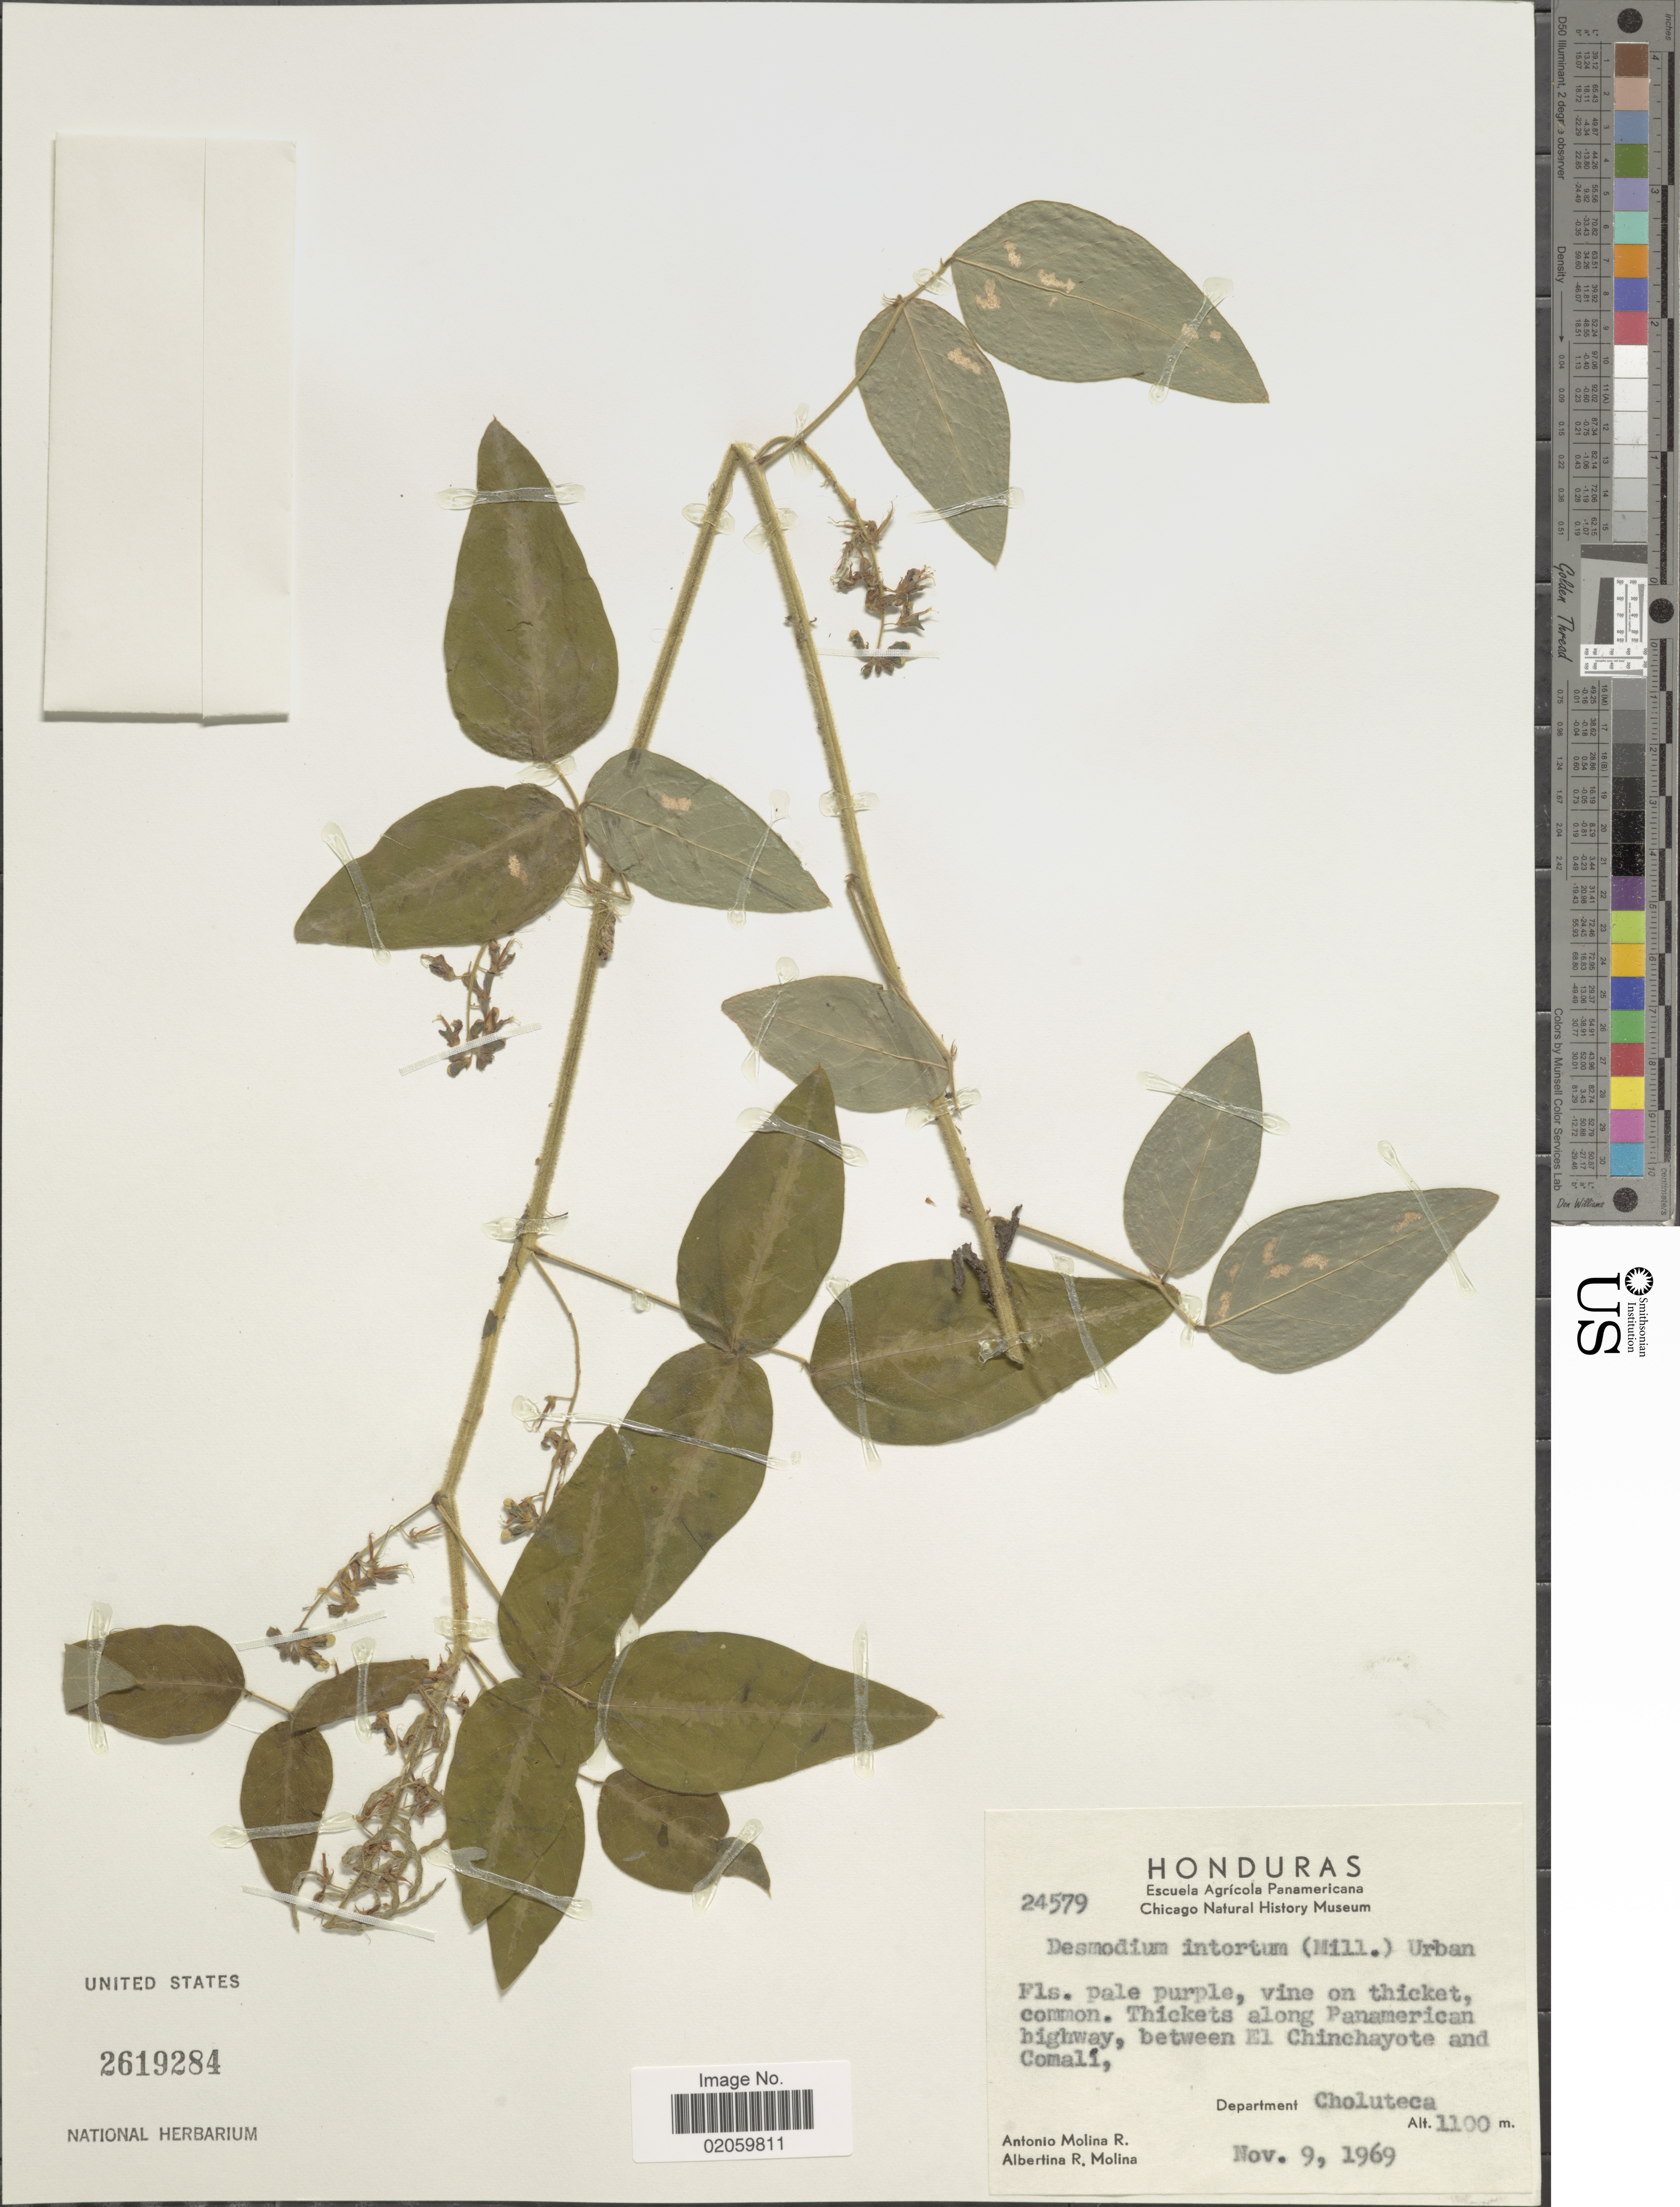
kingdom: Plantae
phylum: Tracheophyta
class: Magnoliopsida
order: Fabales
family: Fabaceae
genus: Desmodium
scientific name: Desmodium intortum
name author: (Mill.) Urb.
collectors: A. Molina R. & A. R. Molina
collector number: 24579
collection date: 1969-11-09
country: Honduras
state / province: Choluteca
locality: Thickets along Panamerican highway, between El Chinchayote and Comali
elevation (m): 1100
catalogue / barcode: US 2619284